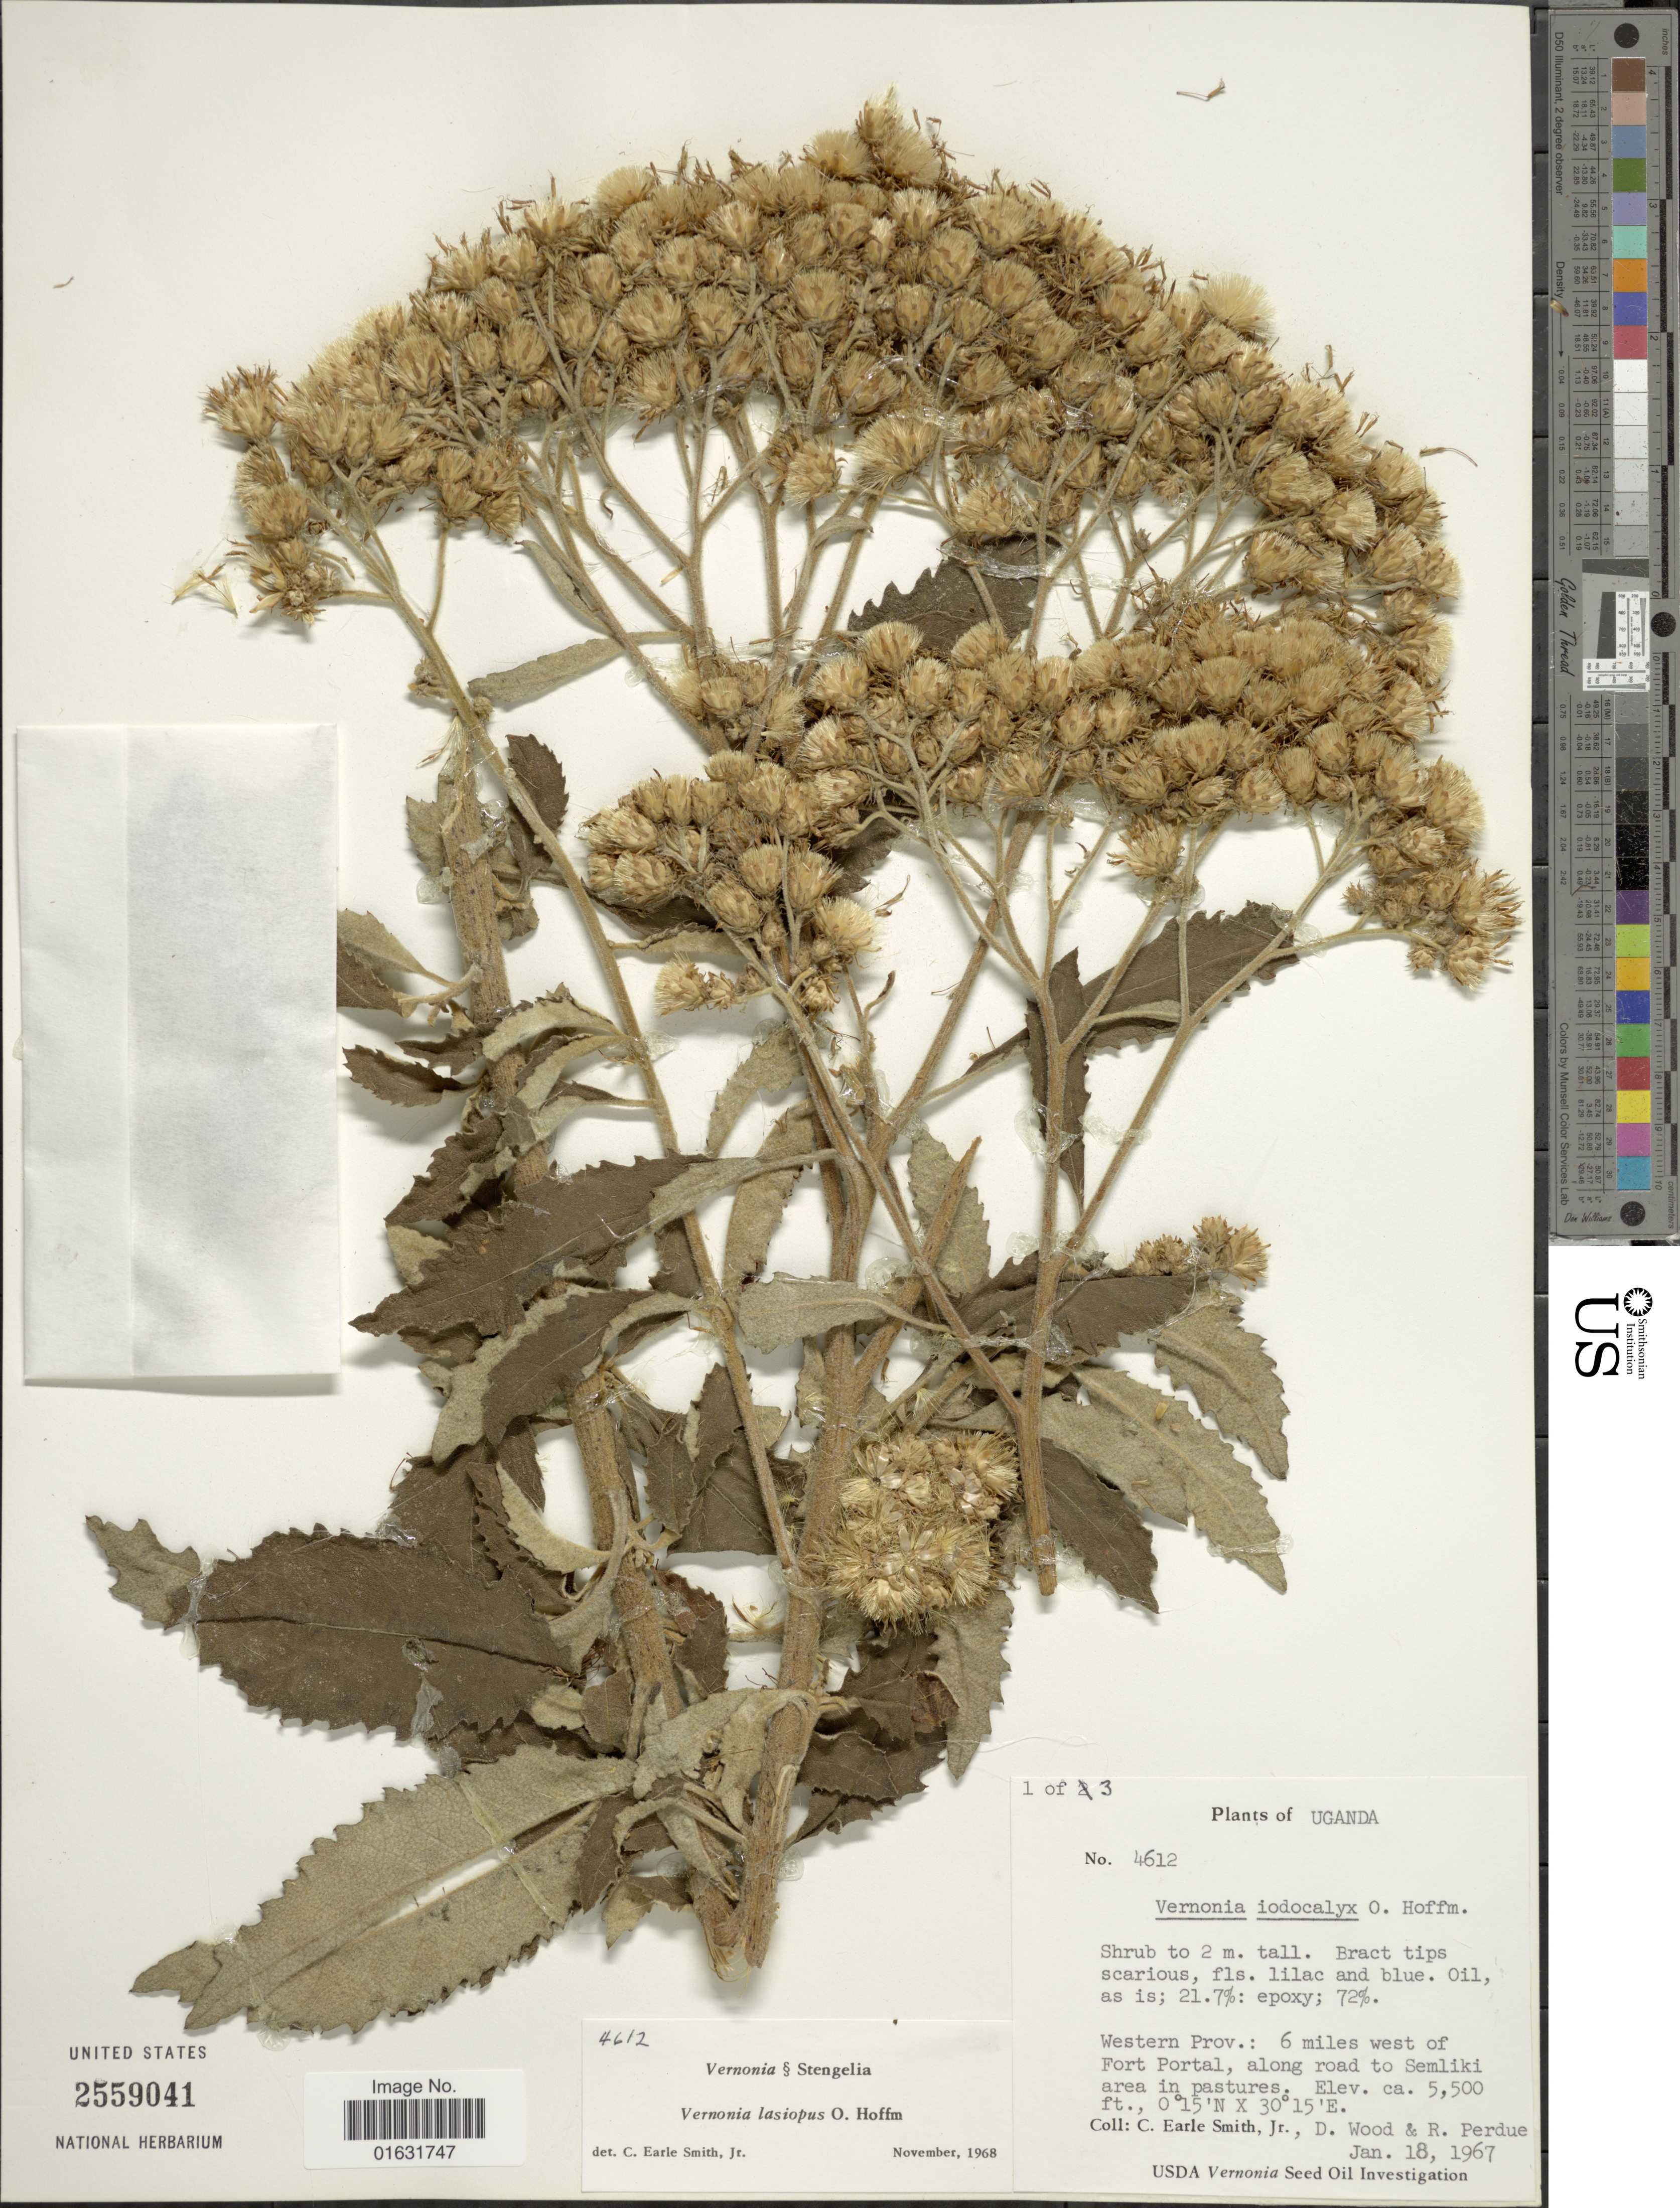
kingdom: Plantae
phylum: Tracheophyta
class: Magnoliopsida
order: Asterales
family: Asteraceae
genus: Baccharoides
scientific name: Baccharoides lasiopus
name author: (O. Hoffm.) H. Rob.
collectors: C. E. Smith Jr., D. Wood & R. E. Perdue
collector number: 4612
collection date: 1967-01-18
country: Uganda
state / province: Western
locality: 4.5 miles west of Fort Portal, along road to Semliki area in pastures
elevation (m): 1676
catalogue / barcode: US 2559041